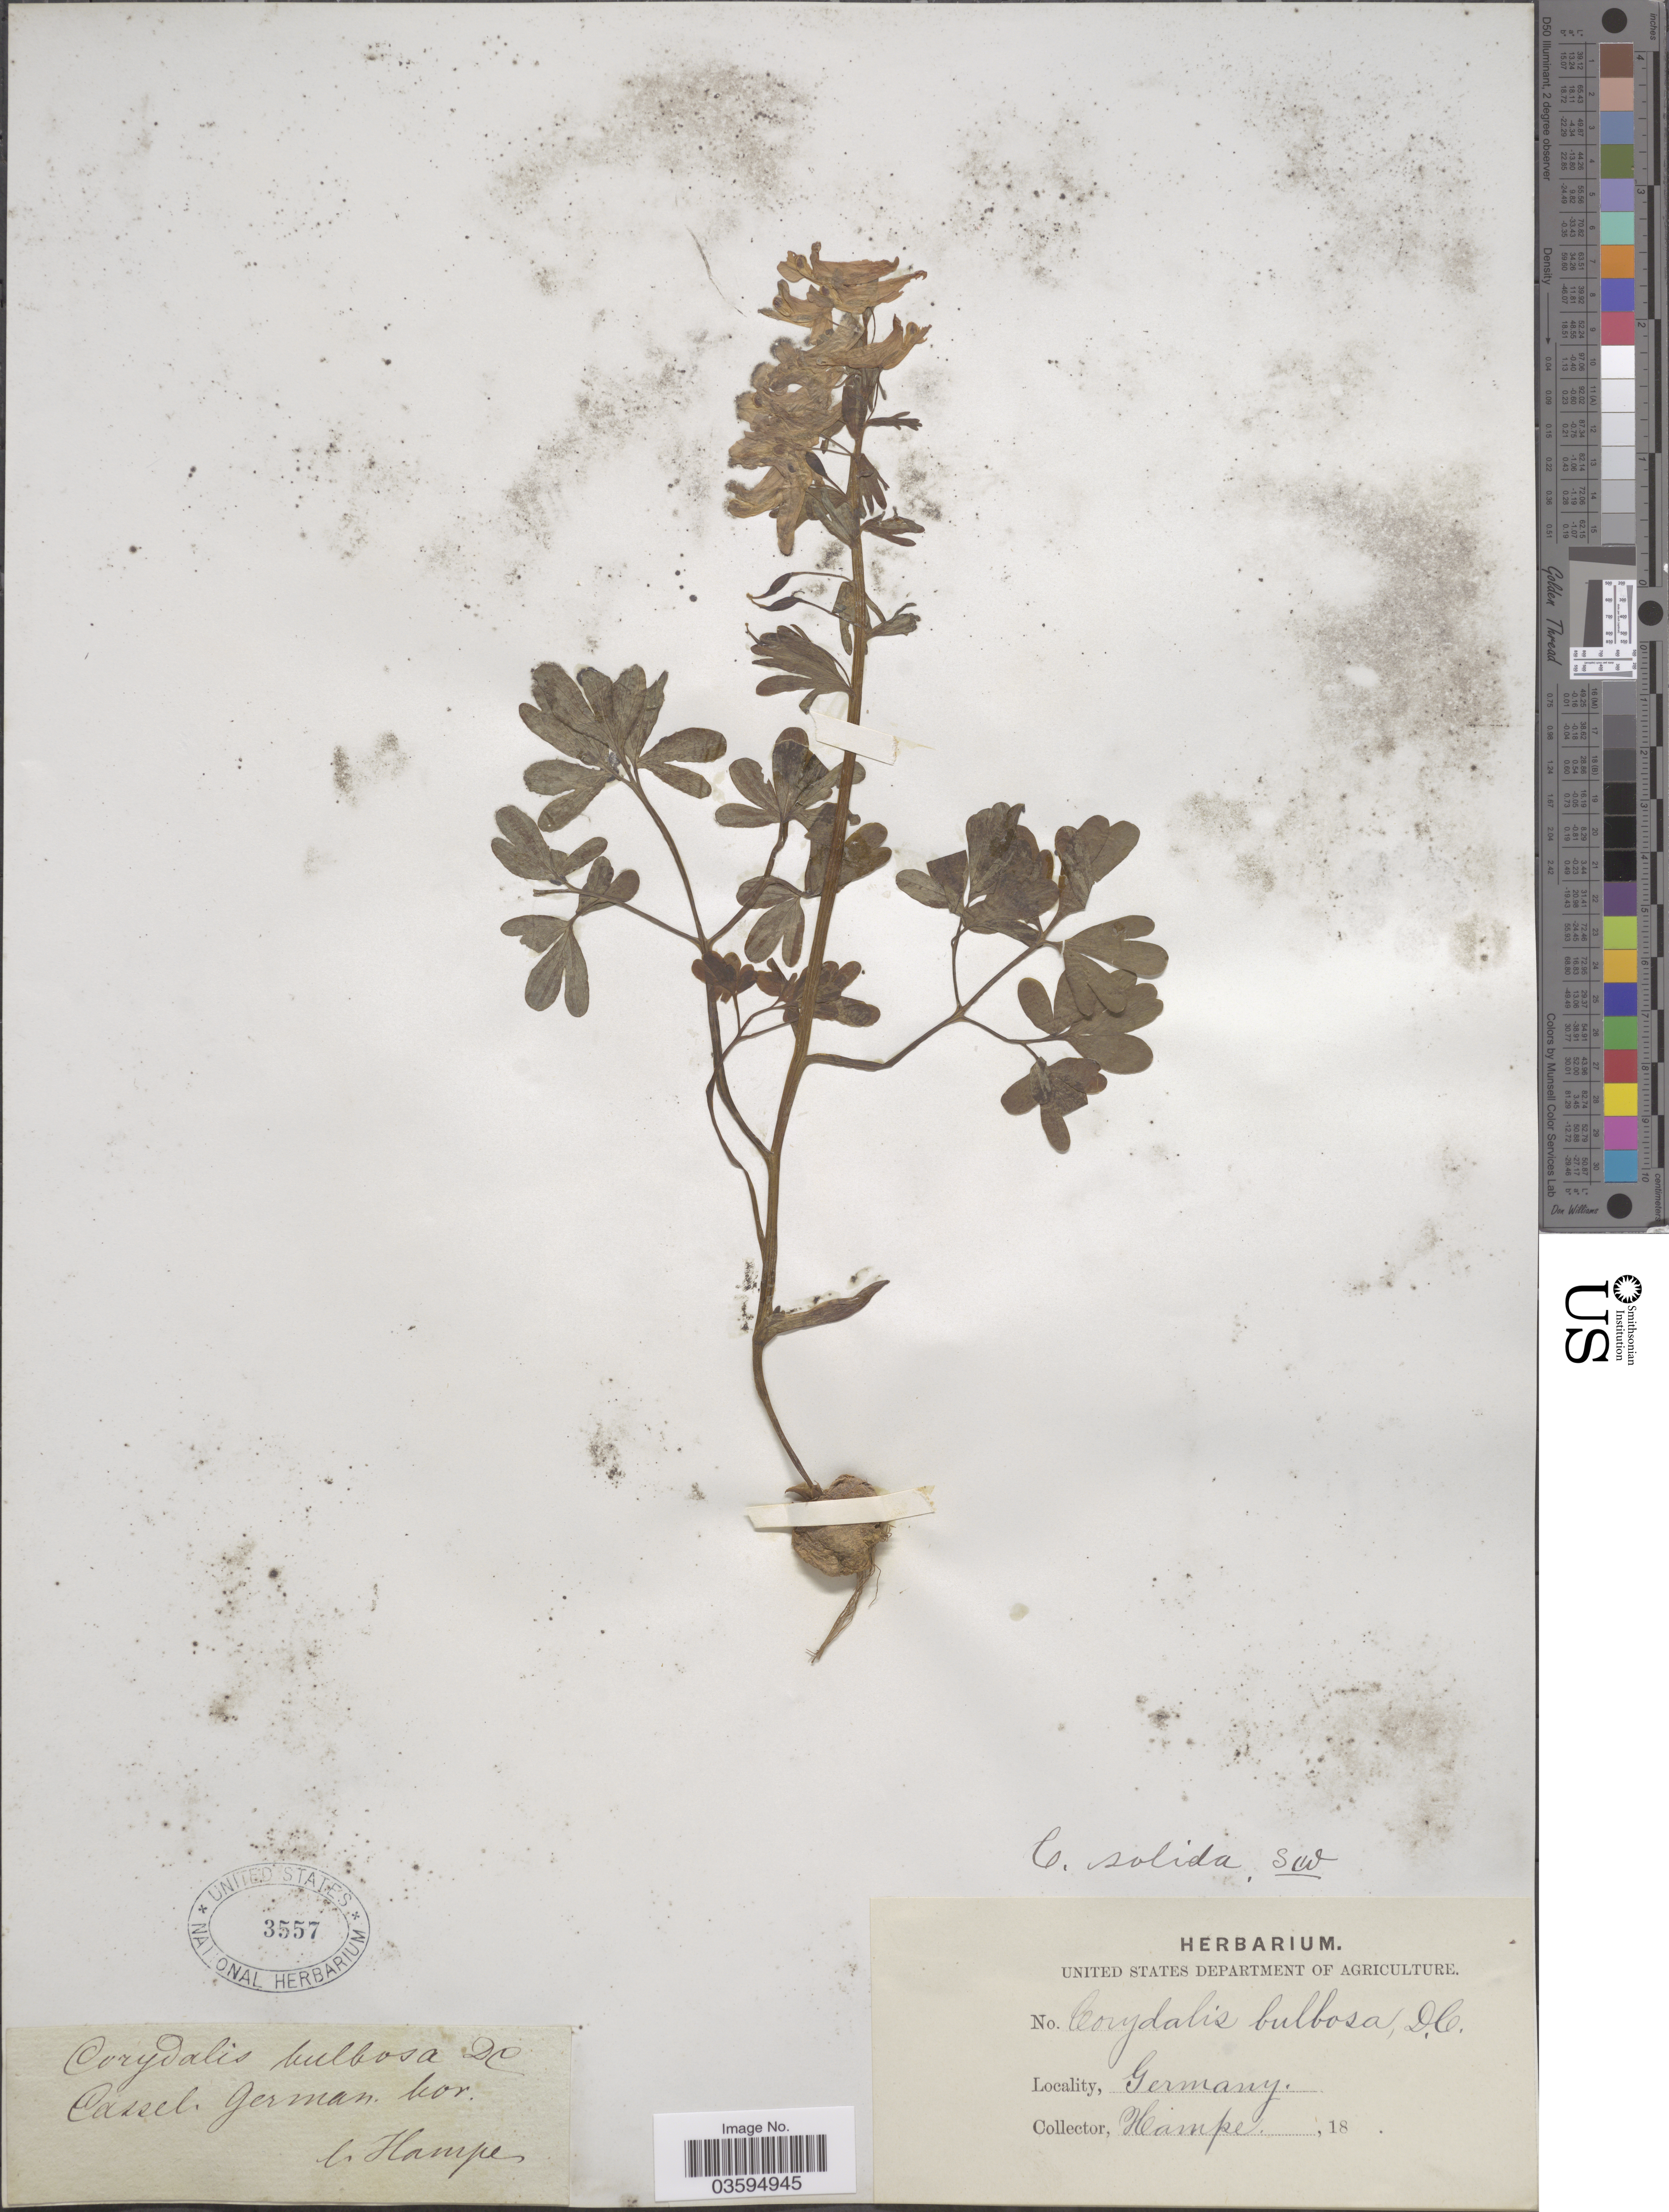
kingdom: Plantae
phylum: Tracheophyta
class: Magnoliopsida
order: Ranunculales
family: Papaveraceae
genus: Corydalis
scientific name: Corydalis solida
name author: (L.) Clairv.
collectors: -- Hampe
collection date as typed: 18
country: Germany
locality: Cassel. German. bor.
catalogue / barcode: US 3557